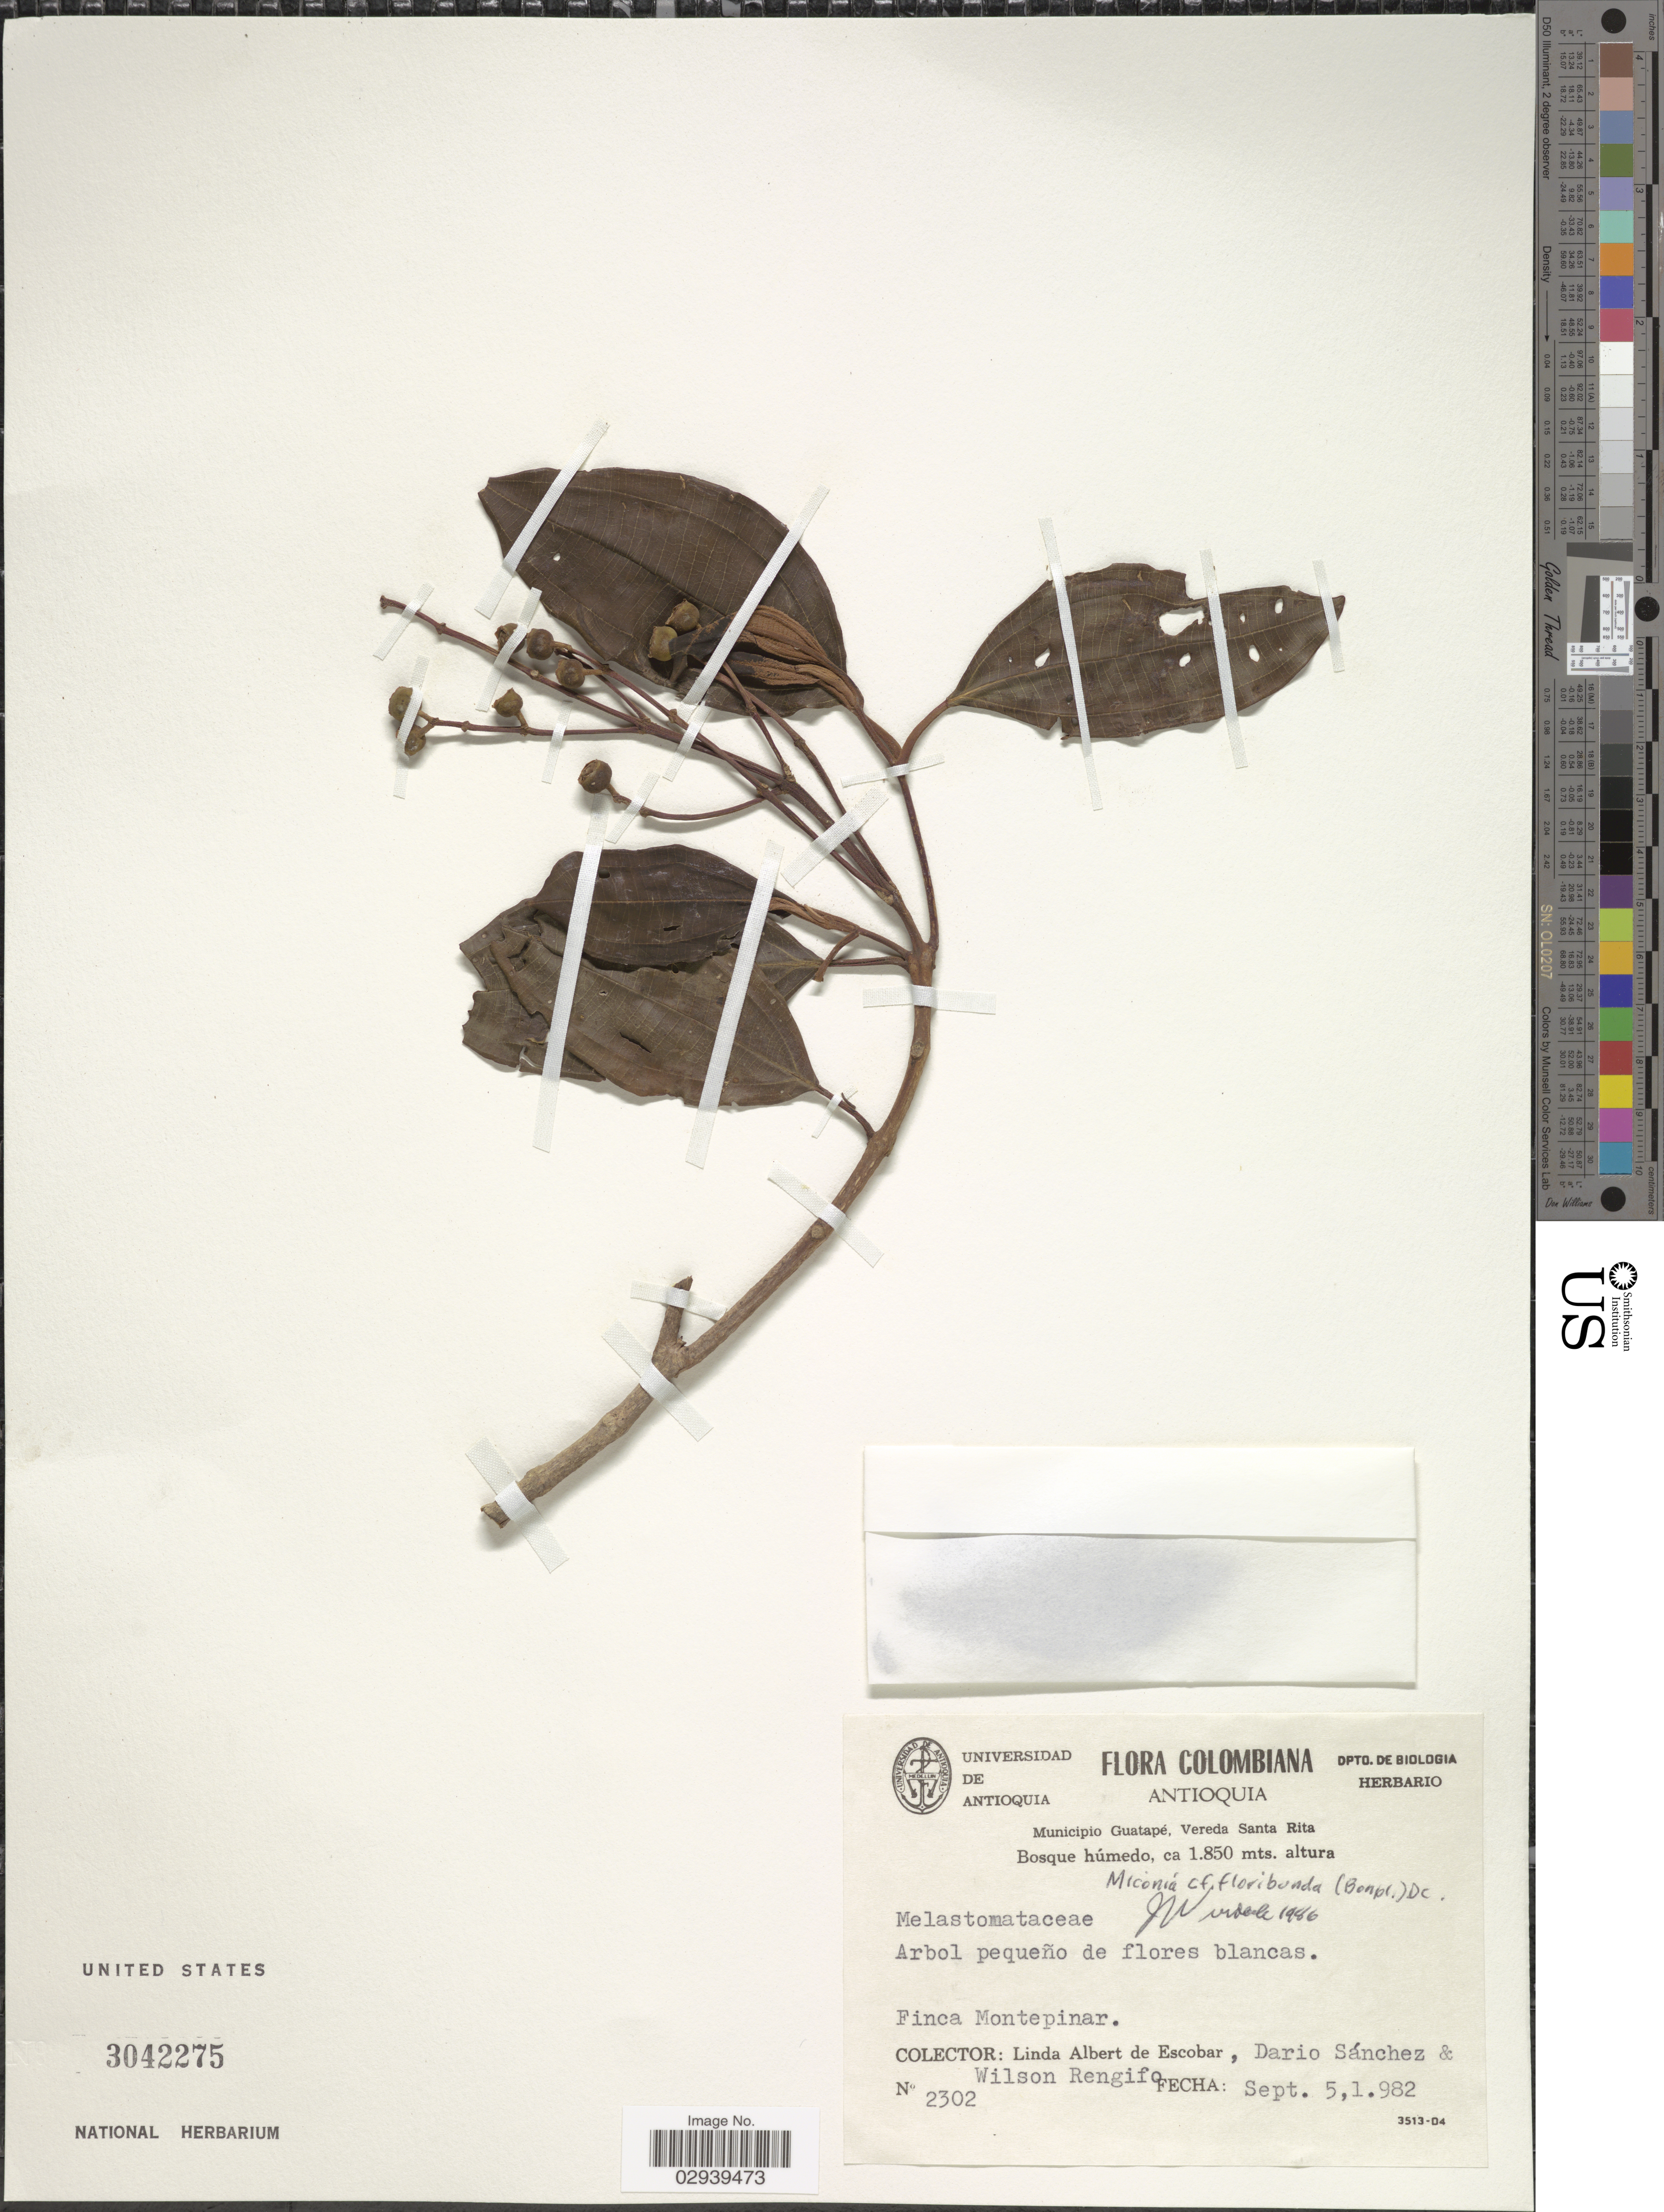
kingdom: Plantae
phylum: Tracheophyta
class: Magnoliopsida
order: Myrtales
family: Melastomataceae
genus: Miconia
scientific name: Miconia floribunda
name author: (Bonpl.) DC.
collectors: L. K. de Escobar, D. Sánchez & W. Rengifo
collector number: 2302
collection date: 1982-09-05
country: Colombia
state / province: Antioquia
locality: Municipio Guatapé, Vereda Santa Rita. Finca Montepinar.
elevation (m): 1850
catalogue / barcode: US 3042275